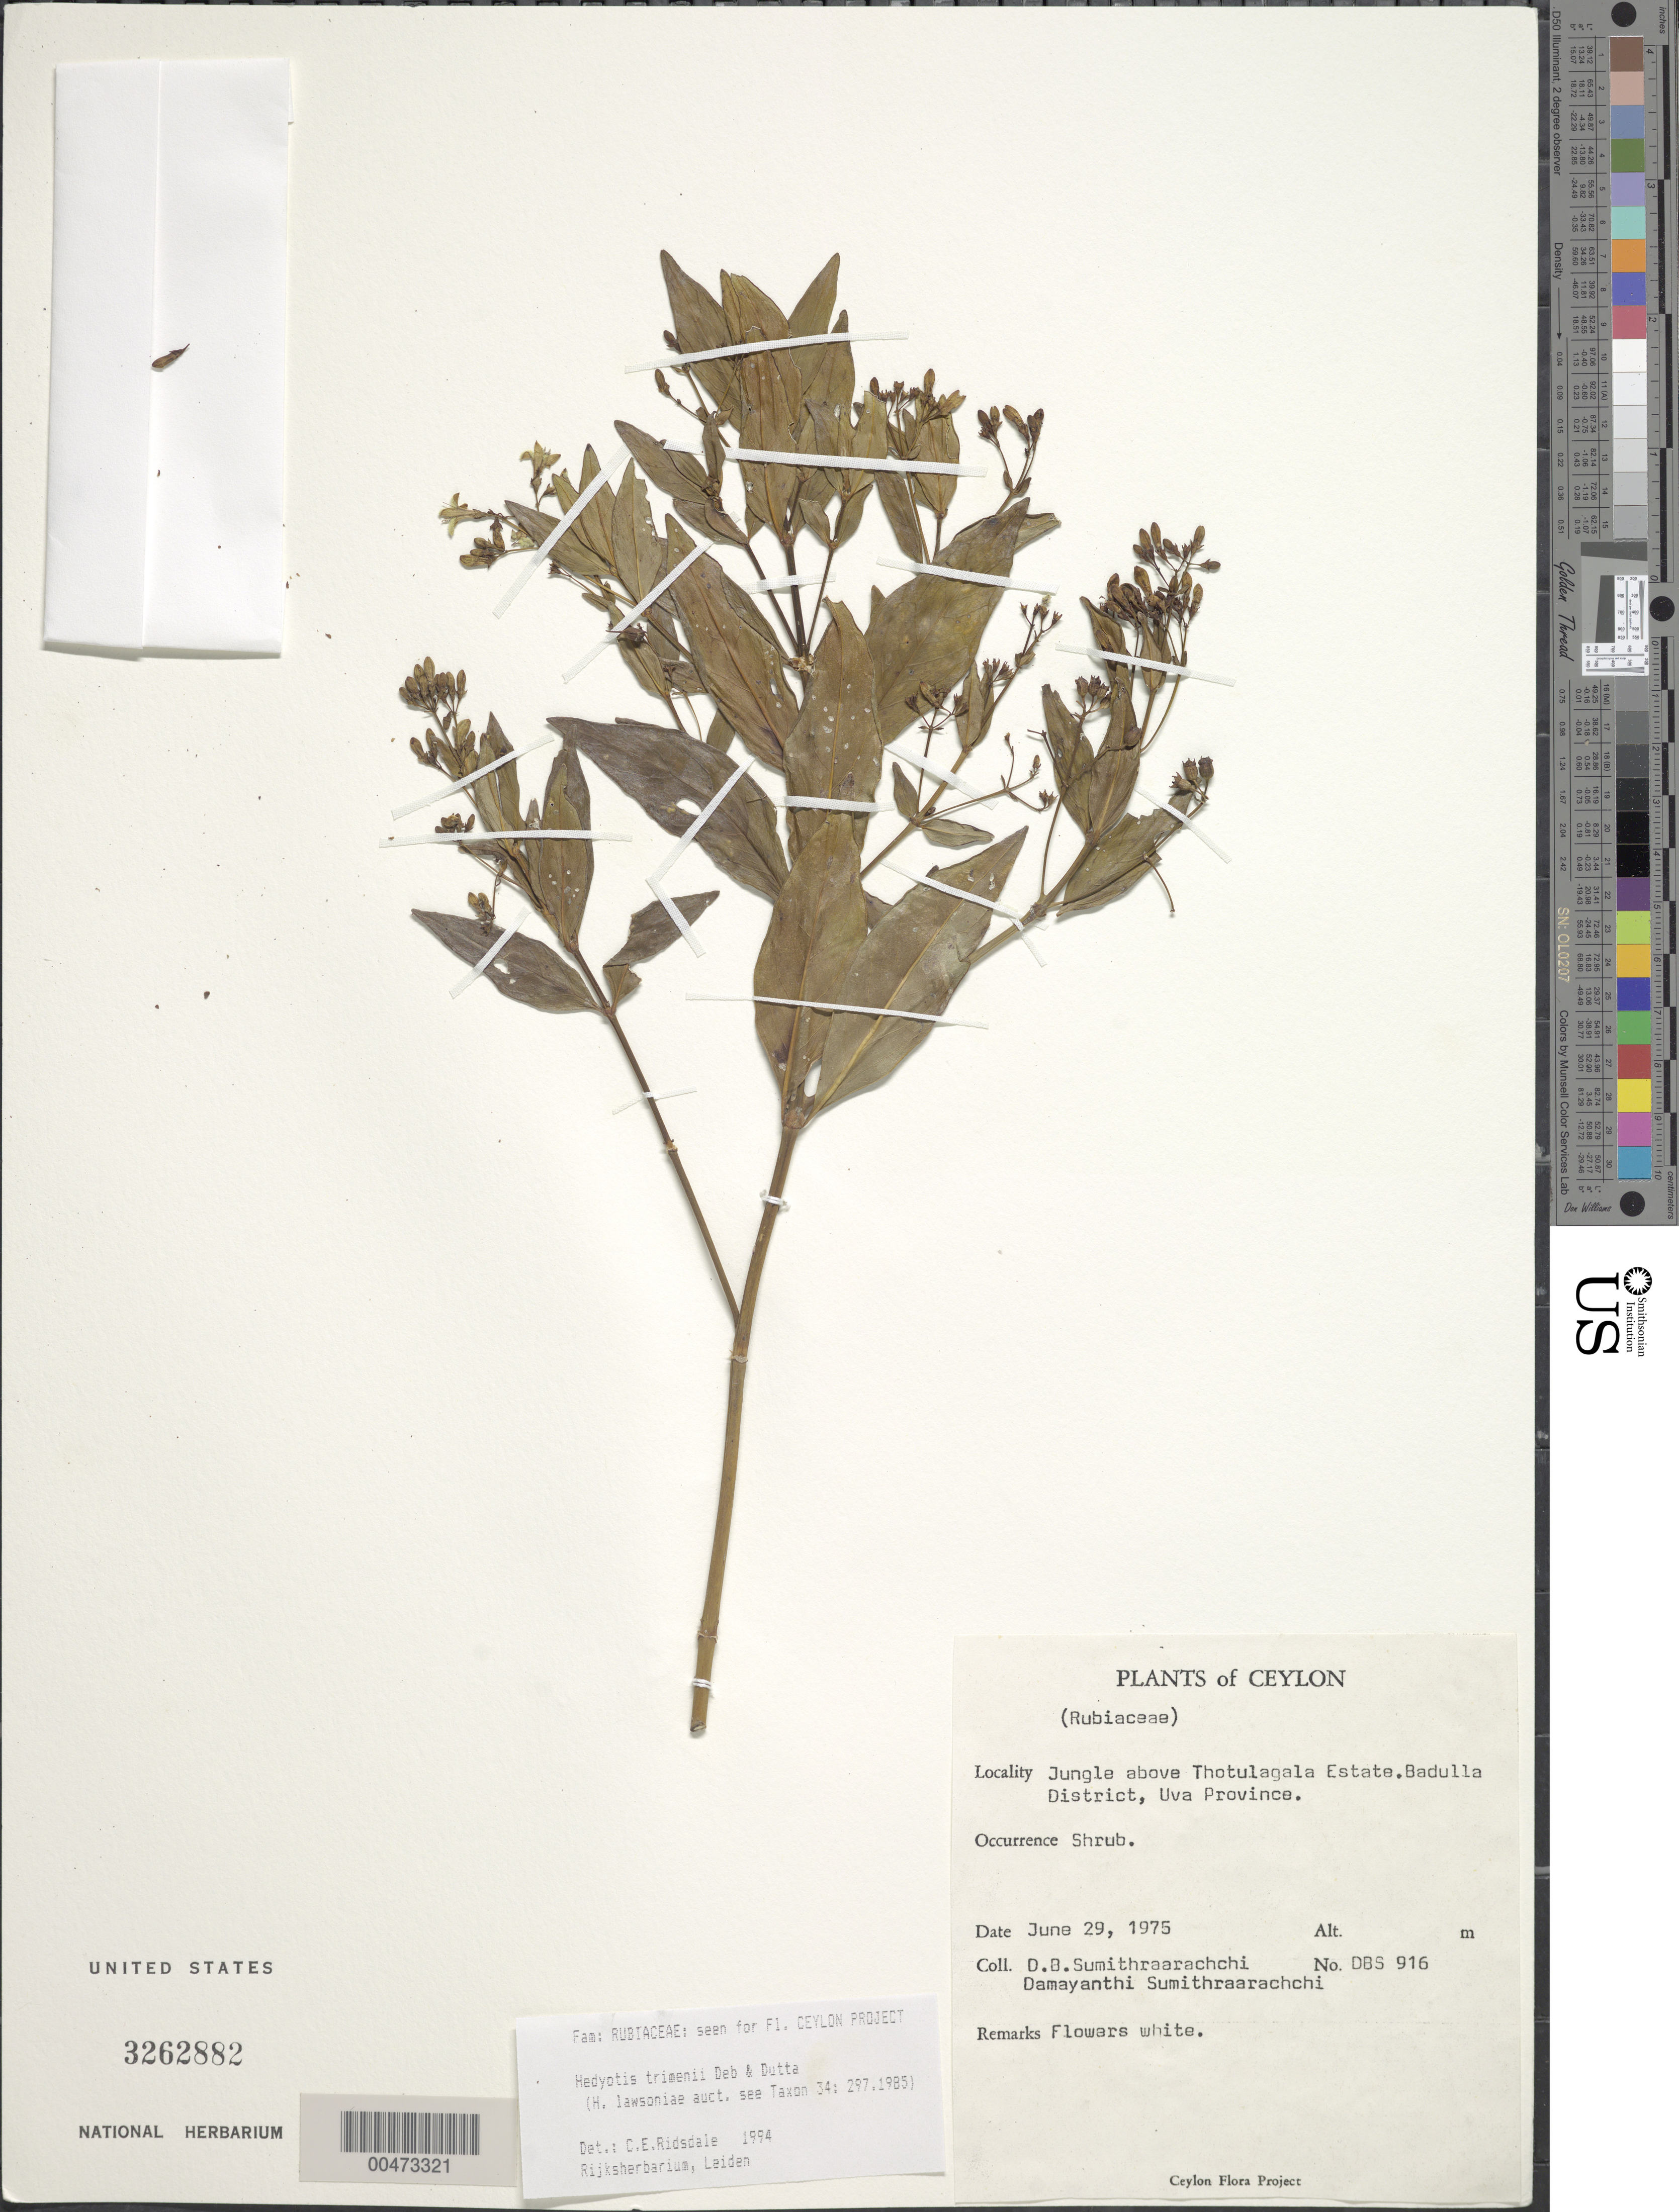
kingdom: Plantae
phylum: Tracheophyta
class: Magnoliopsida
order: Gentianales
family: Rubiaceae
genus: Hedyotis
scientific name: Hedyotis trimenii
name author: Deb & R. Dutta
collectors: D. B. Sumithraarachchi & D. B. Sumithraarachchi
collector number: DBS 916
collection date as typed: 29 Jun 1975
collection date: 1975-06-29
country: Sri Lanka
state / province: Uva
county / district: Badulla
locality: above Thotulagala Estate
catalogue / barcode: US 3262882